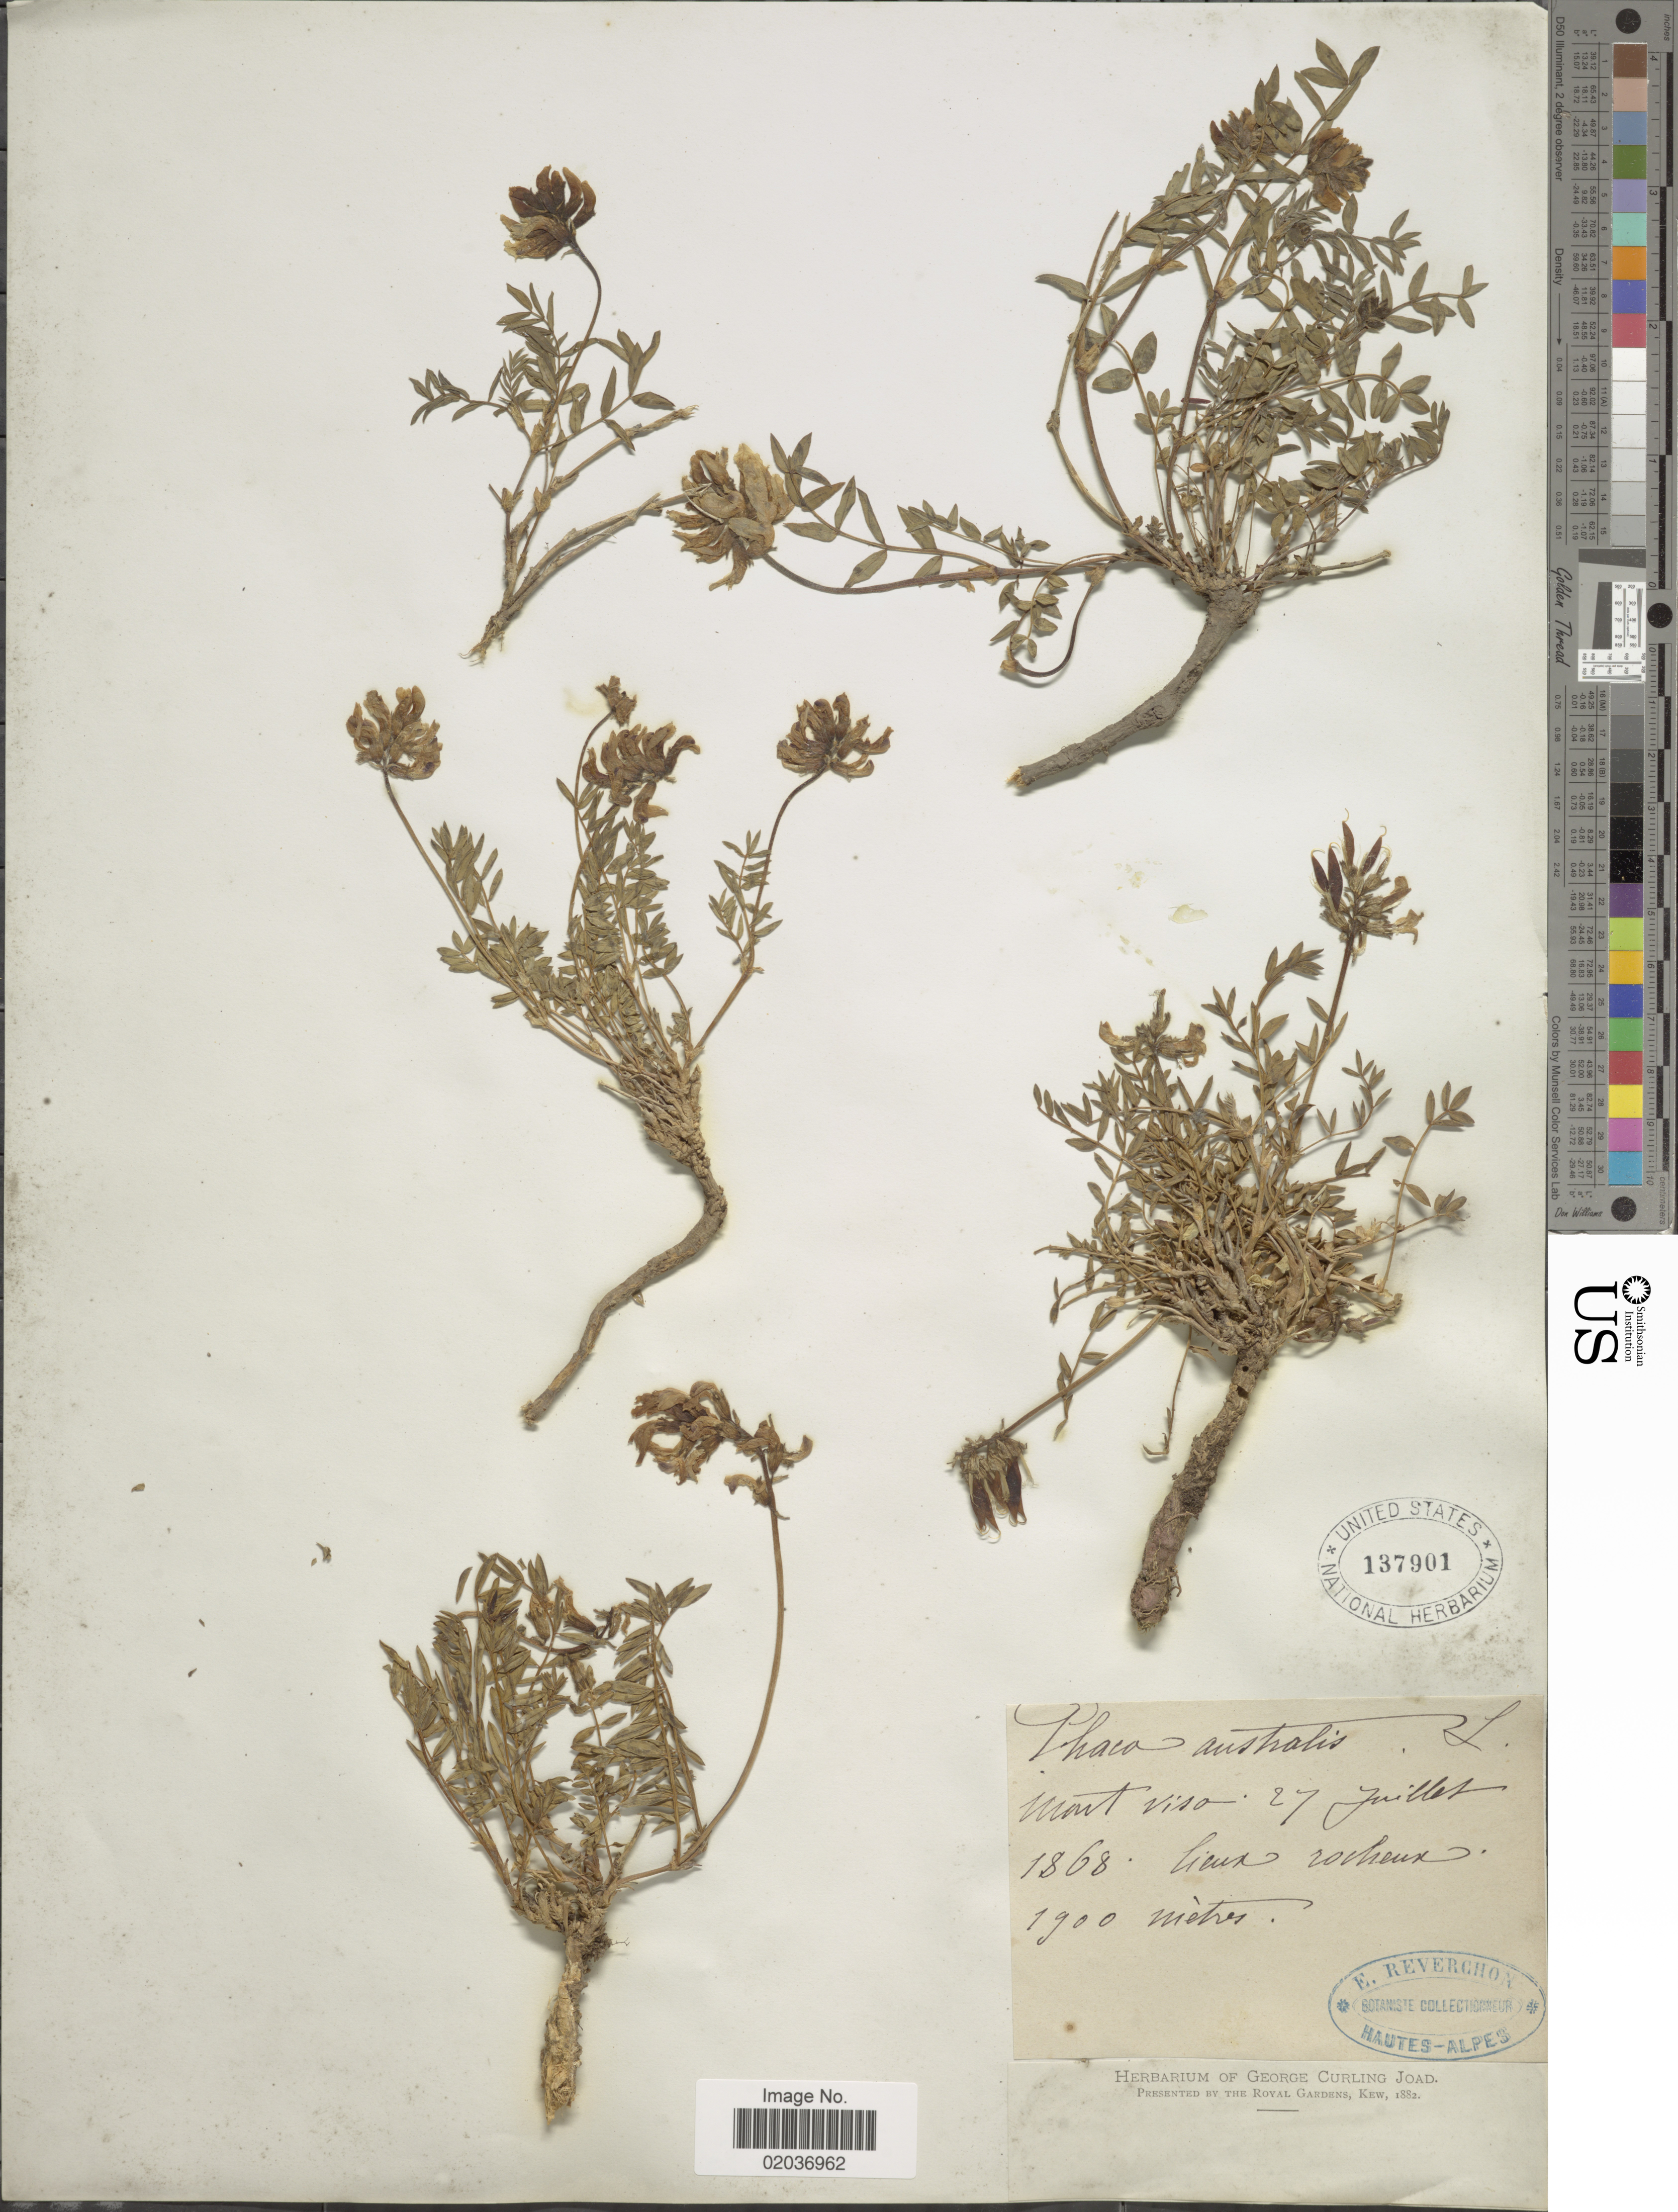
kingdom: Plantae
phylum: Tracheophyta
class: Magnoliopsida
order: Fabales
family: Fabaceae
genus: Astragalus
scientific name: Astragalus australis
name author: (L.) Lam.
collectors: E. Reverchon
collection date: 1868-07-27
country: Italy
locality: Mont viso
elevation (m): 1900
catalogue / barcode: US 137901